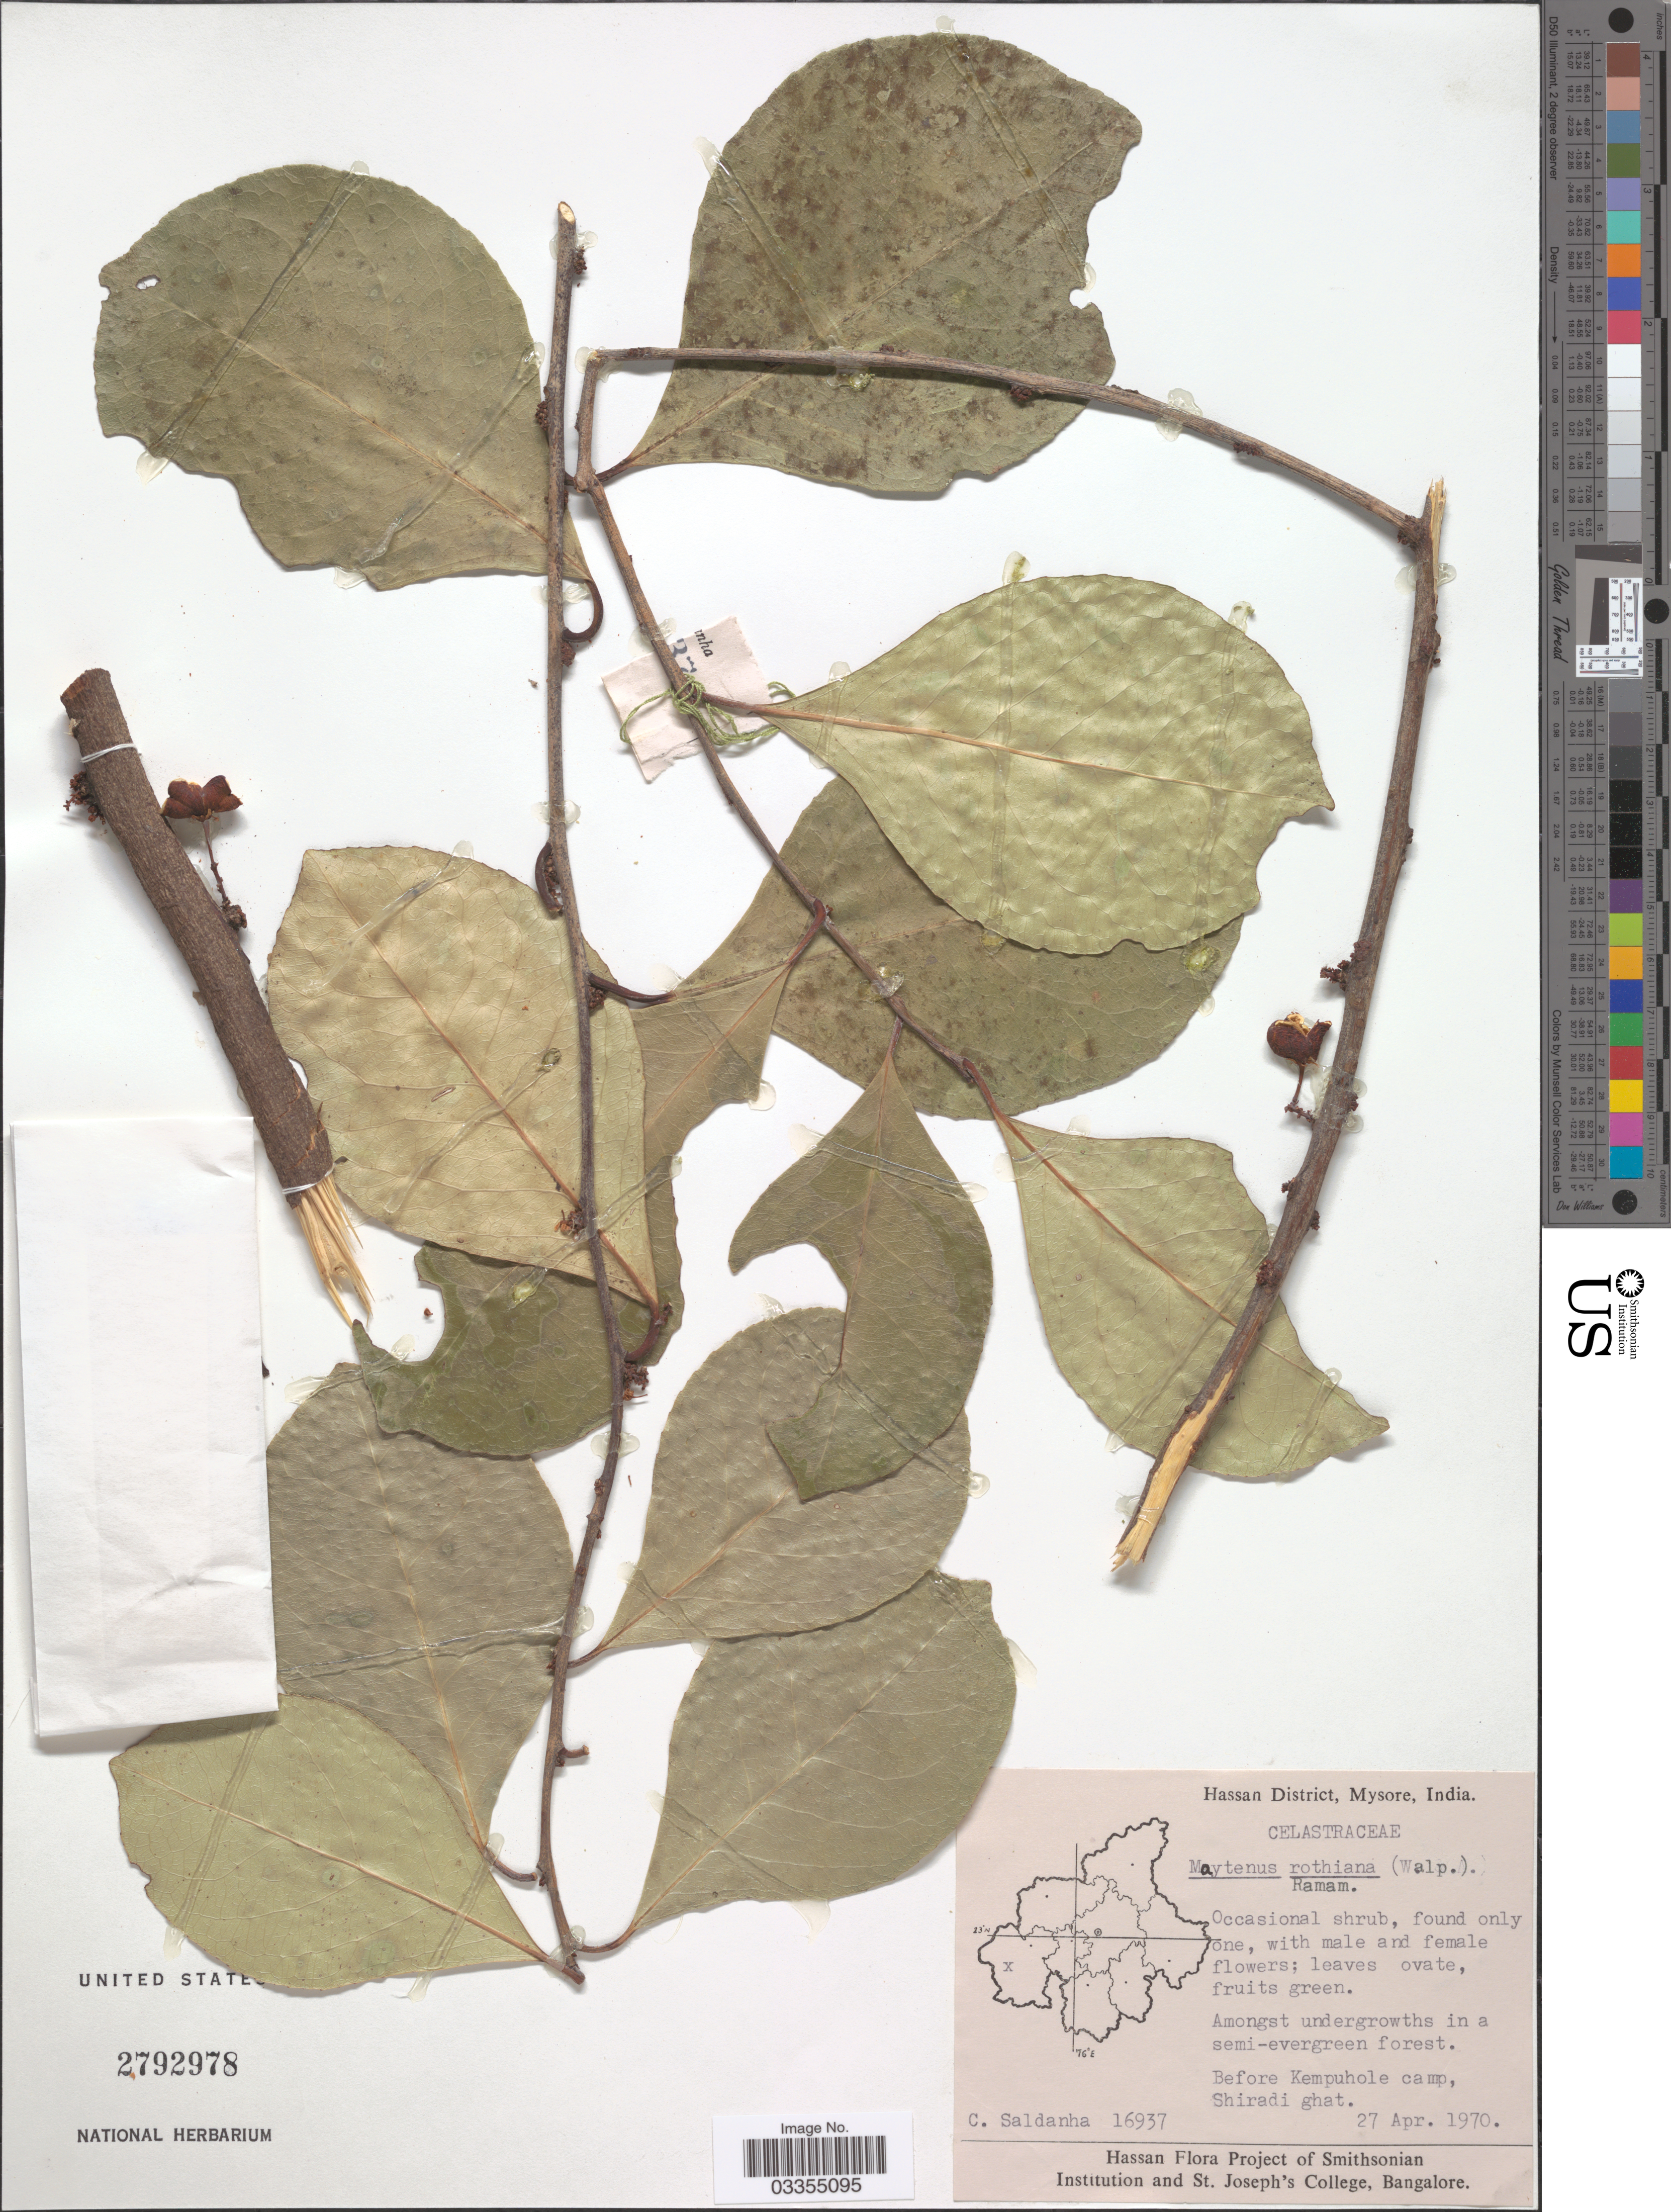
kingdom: Plantae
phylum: Tracheophyta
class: Magnoliopsida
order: Celastrales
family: Celastraceae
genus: Gymnosporia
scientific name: Gymnosporia rothiana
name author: (Walp.) M.A. Lawson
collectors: C. Saldanha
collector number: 16937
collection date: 1970-04-27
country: India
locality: Hassan District, Mysore. Before Kempuhole camp, Shiradi ghat.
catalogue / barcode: US 2792978